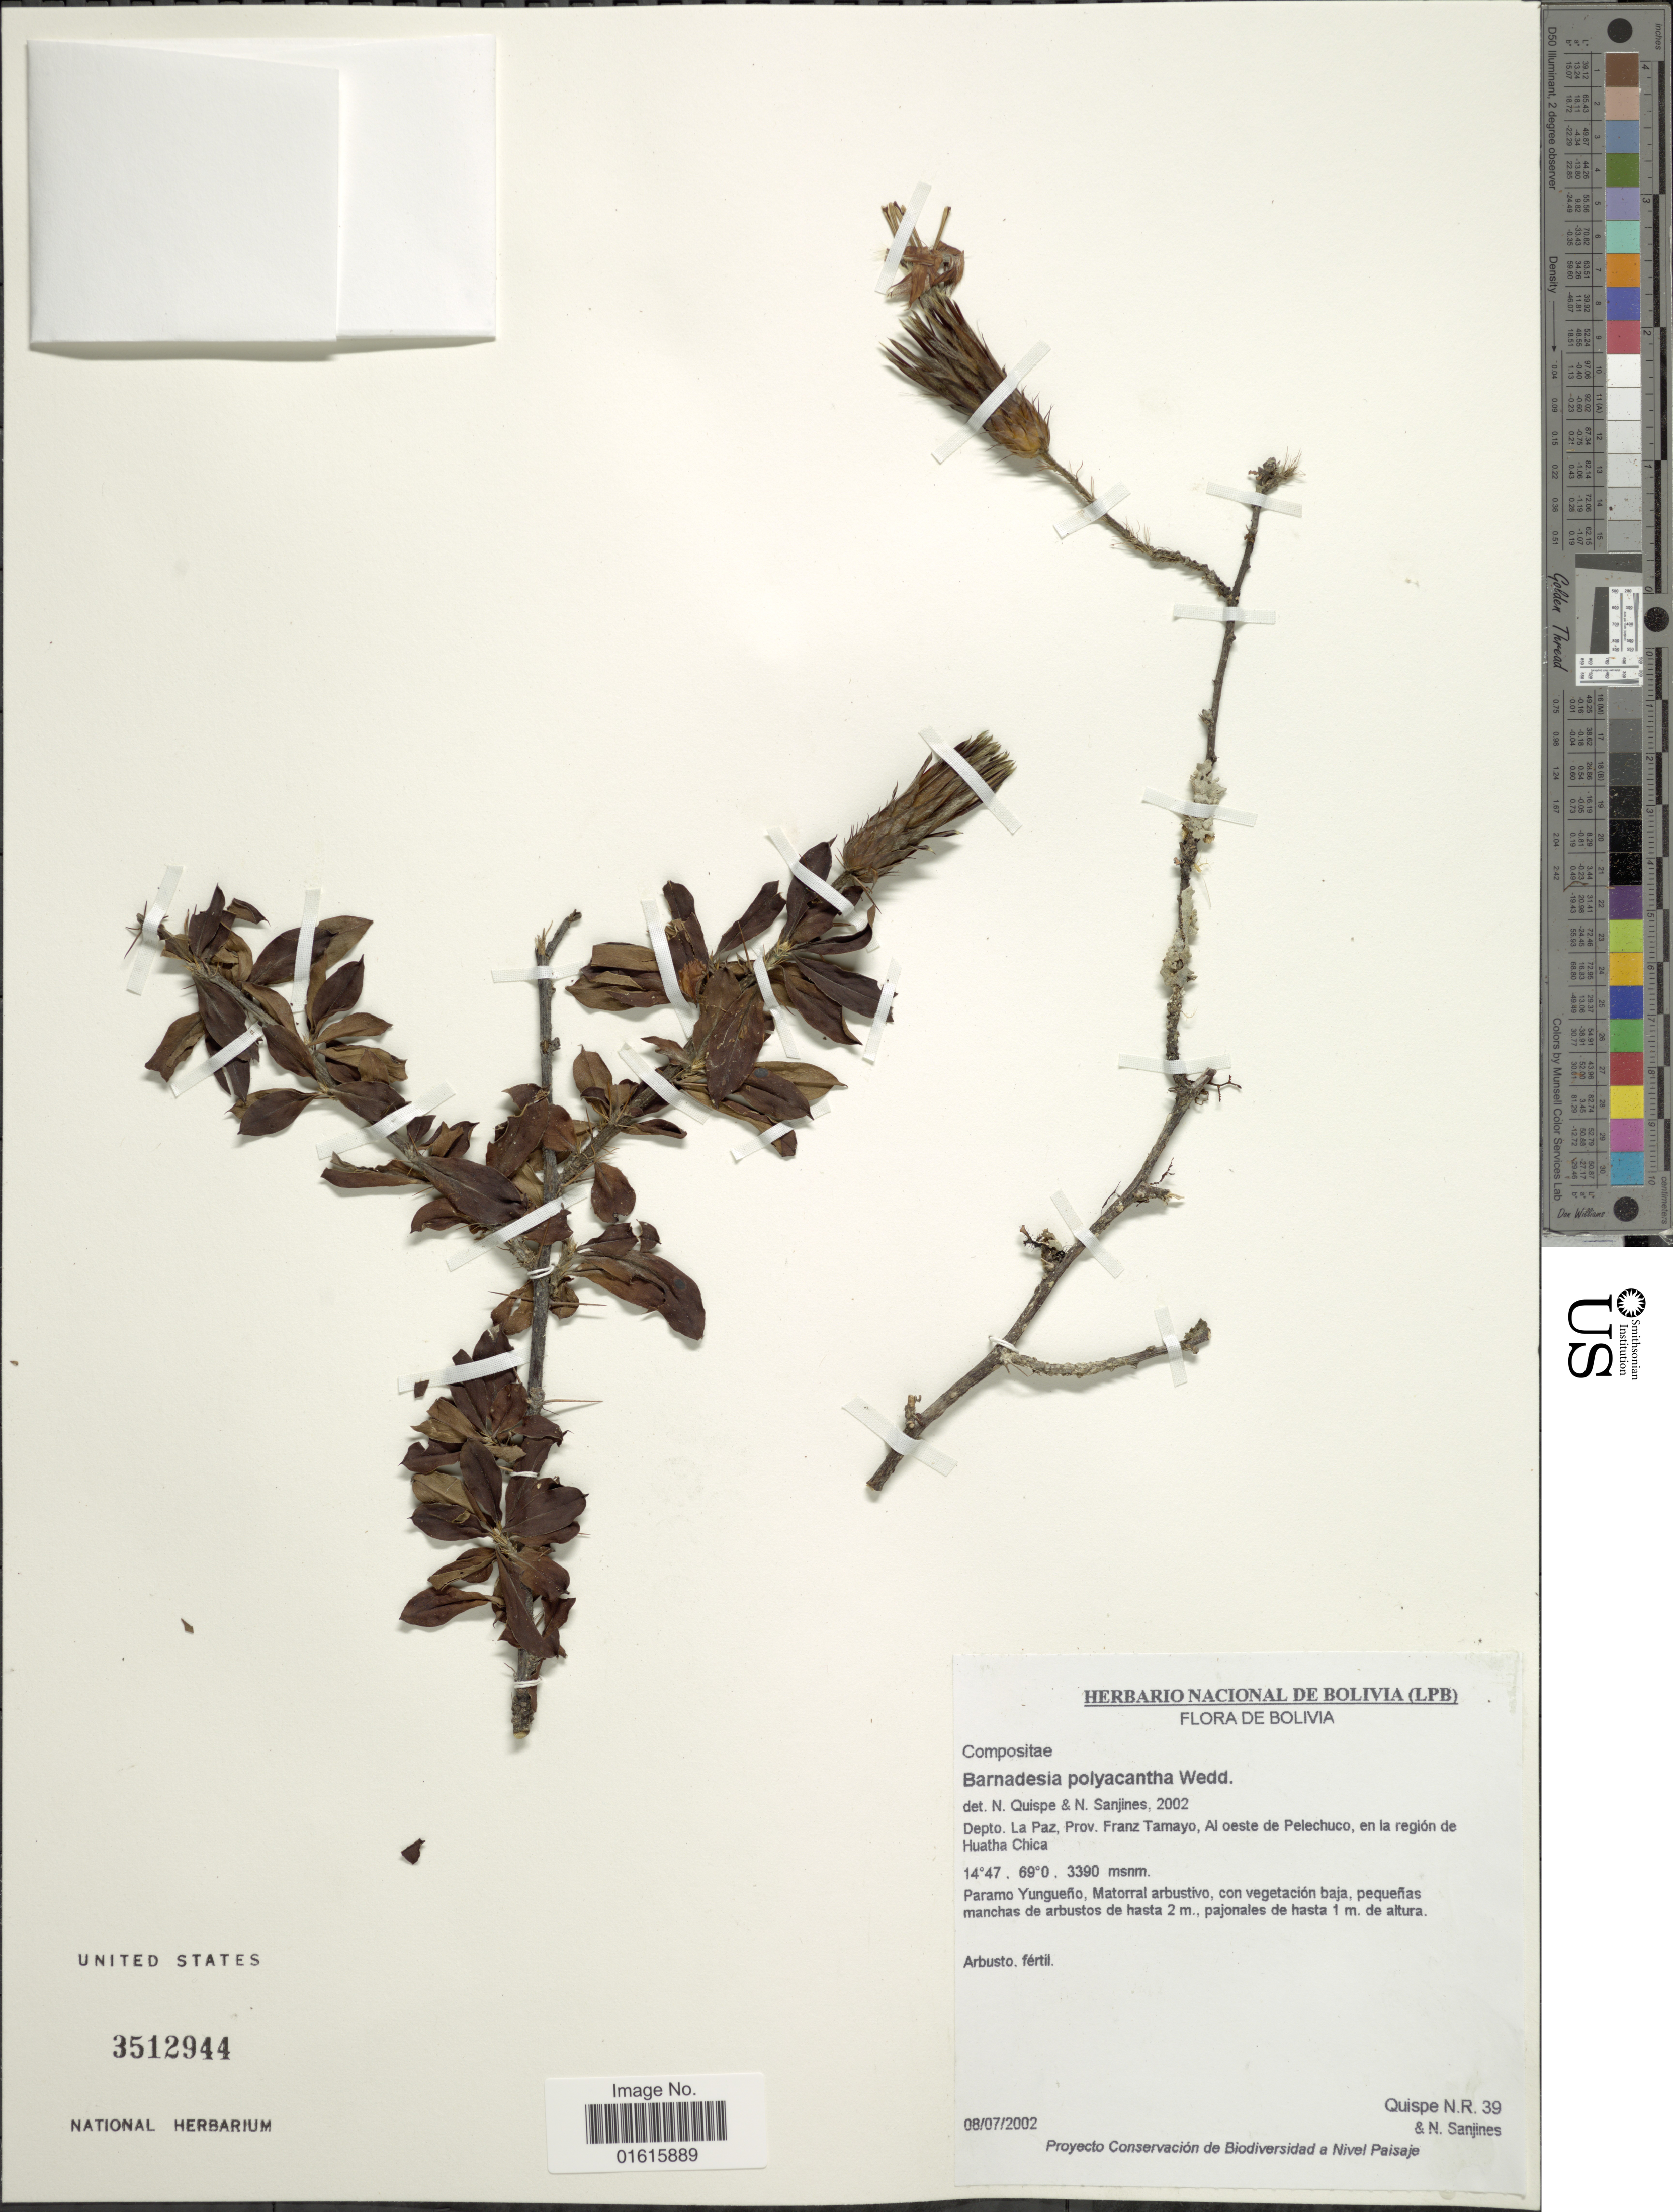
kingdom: Plantae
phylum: Tracheophyta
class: Magnoliopsida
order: Asterales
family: Asteraceae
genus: Barnadesia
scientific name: Barnadesia polyacantha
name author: Wedd.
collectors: N. Quispe & N. Sanjinez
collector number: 39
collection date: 2002-07-08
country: Bolivia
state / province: La Paz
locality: Prov. Franz Tamayo, Al oeste de Pelechuco, en la region de Huatha Chica, Paramo Yungueno, Matorral arbustivo, con vegetacion baja, pequenas manchas de arbustos de hasta 2 m, pajonales de hasta 1 m. a de altura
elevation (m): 3390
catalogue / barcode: US 3512944